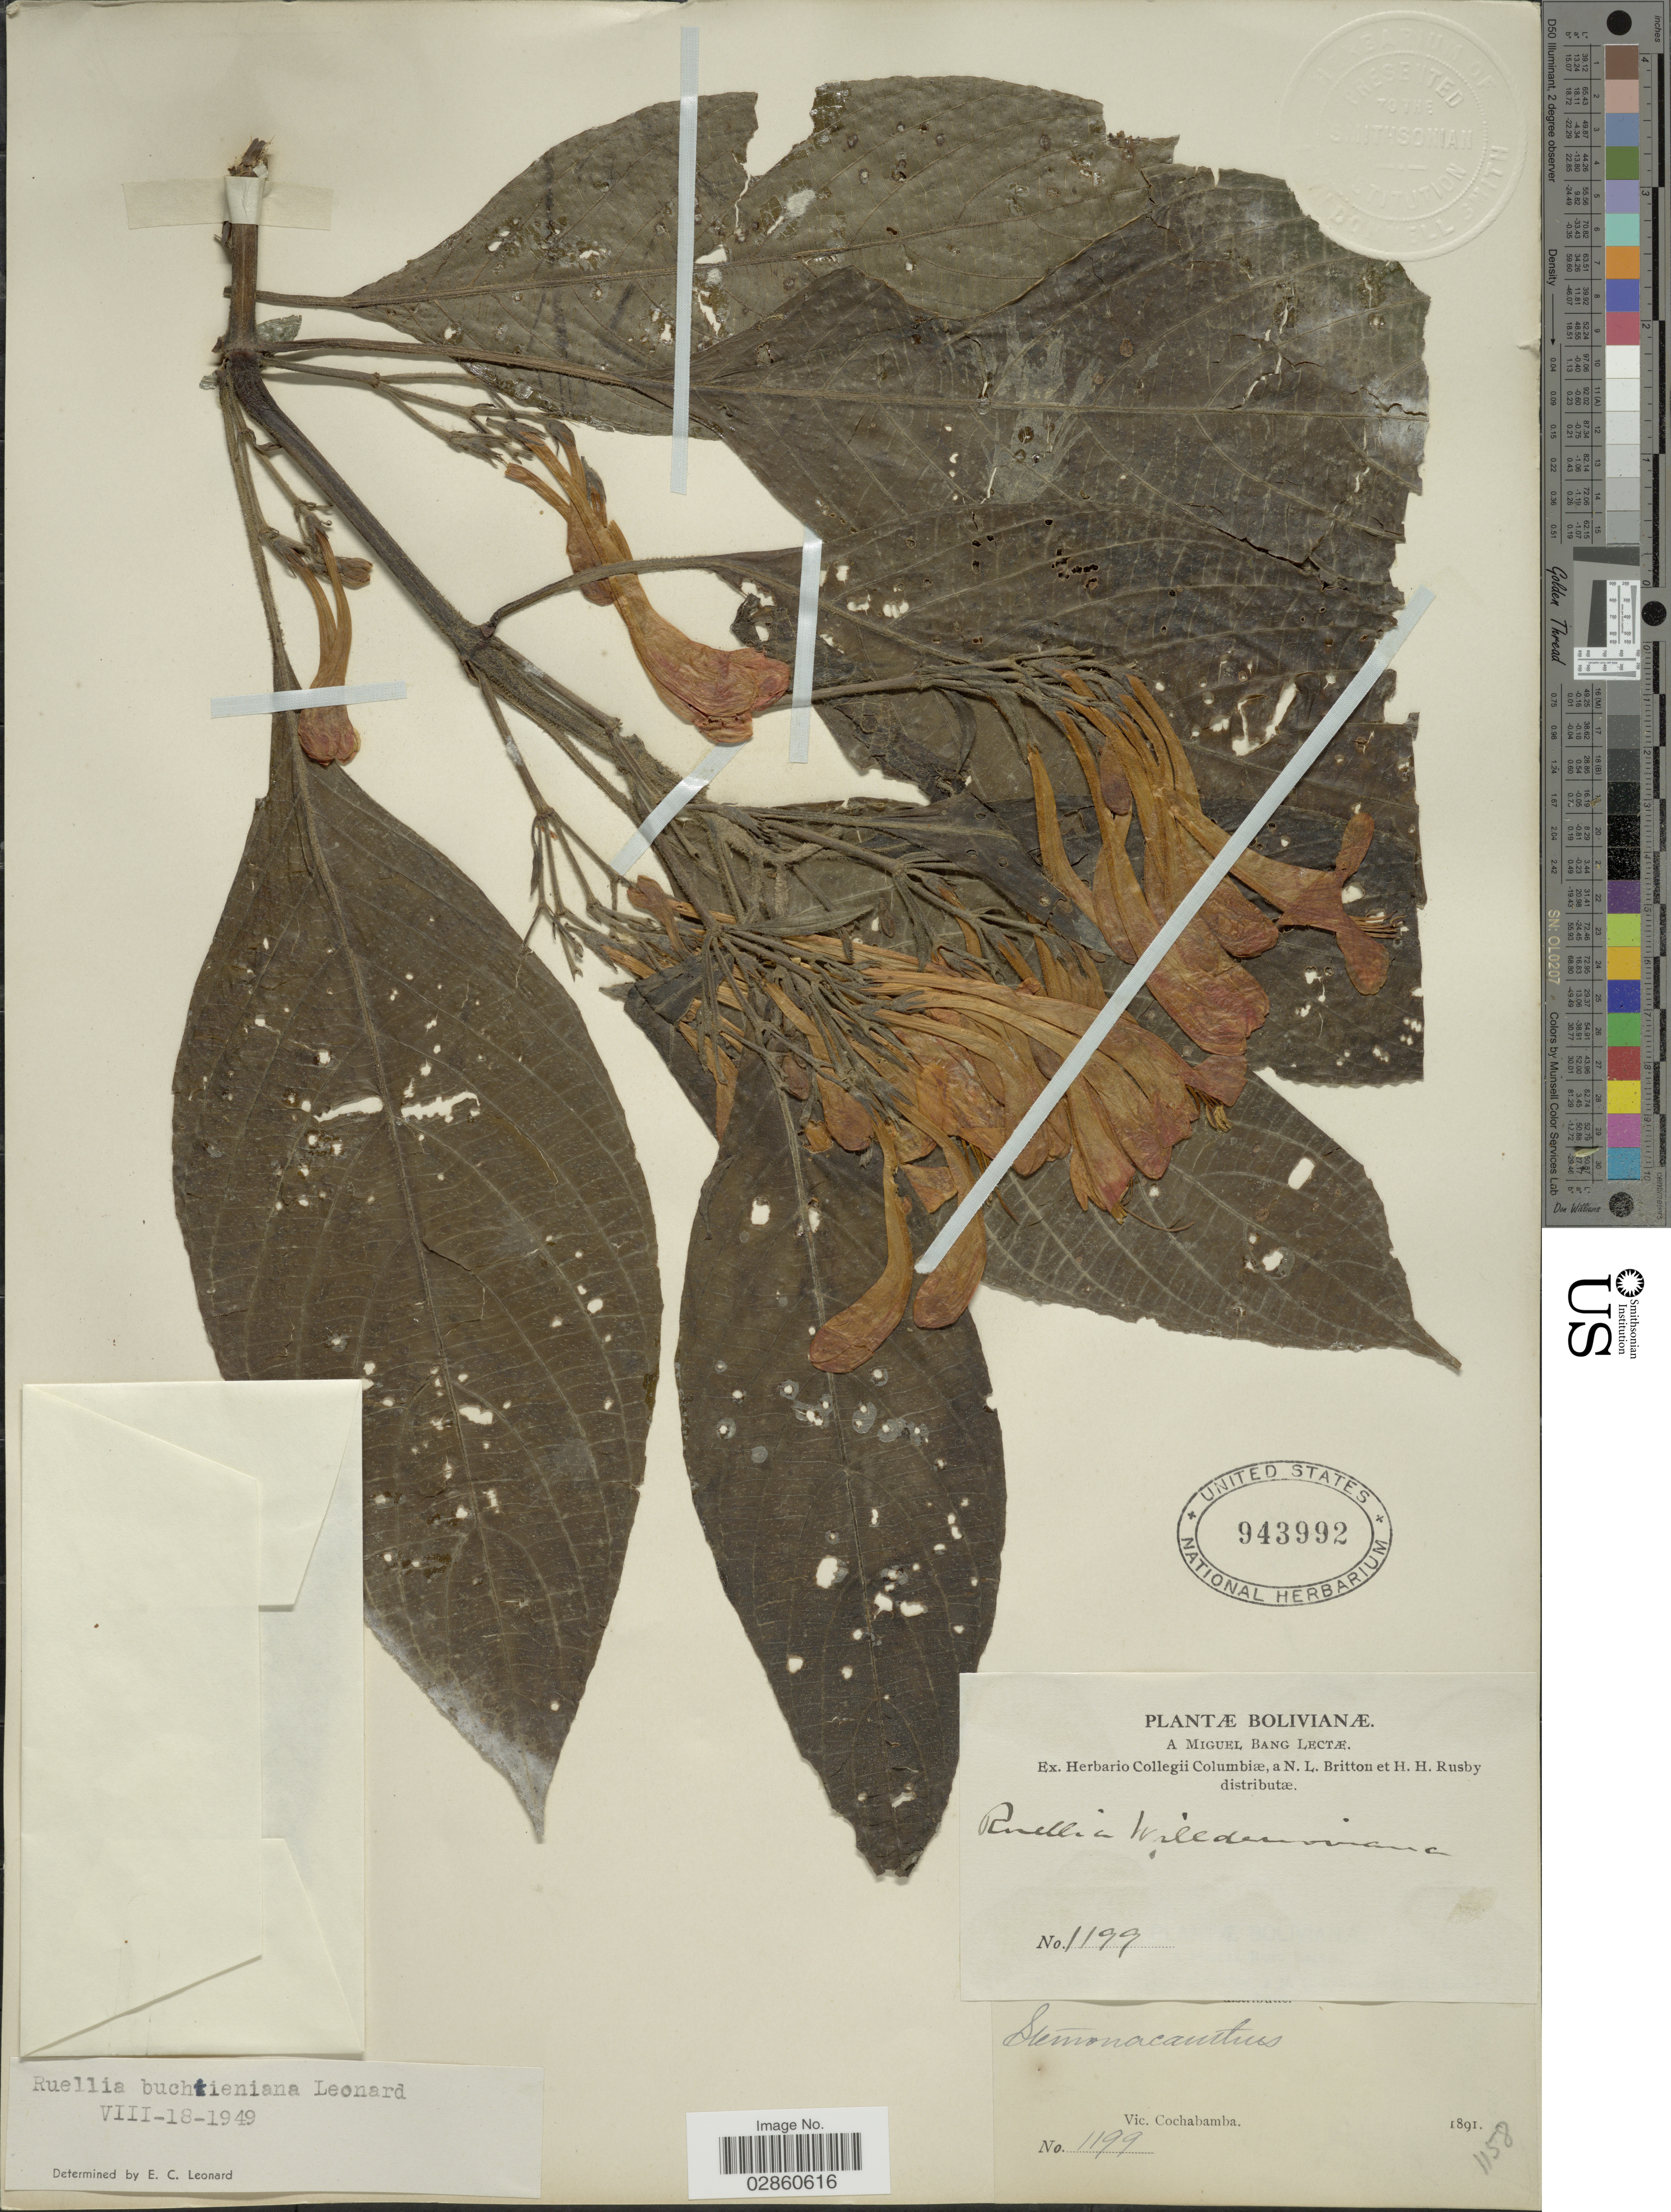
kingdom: Plantae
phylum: Tracheophyta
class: Magnoliopsida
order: Lamiales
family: Acanthaceae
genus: Ruellia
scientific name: Ruellia haenkeana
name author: (Nees) Wassh.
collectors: M. Bang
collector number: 1199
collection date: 1891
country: Bolivia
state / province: Cochabamba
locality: Vic. Cochabamba.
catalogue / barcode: US 943992